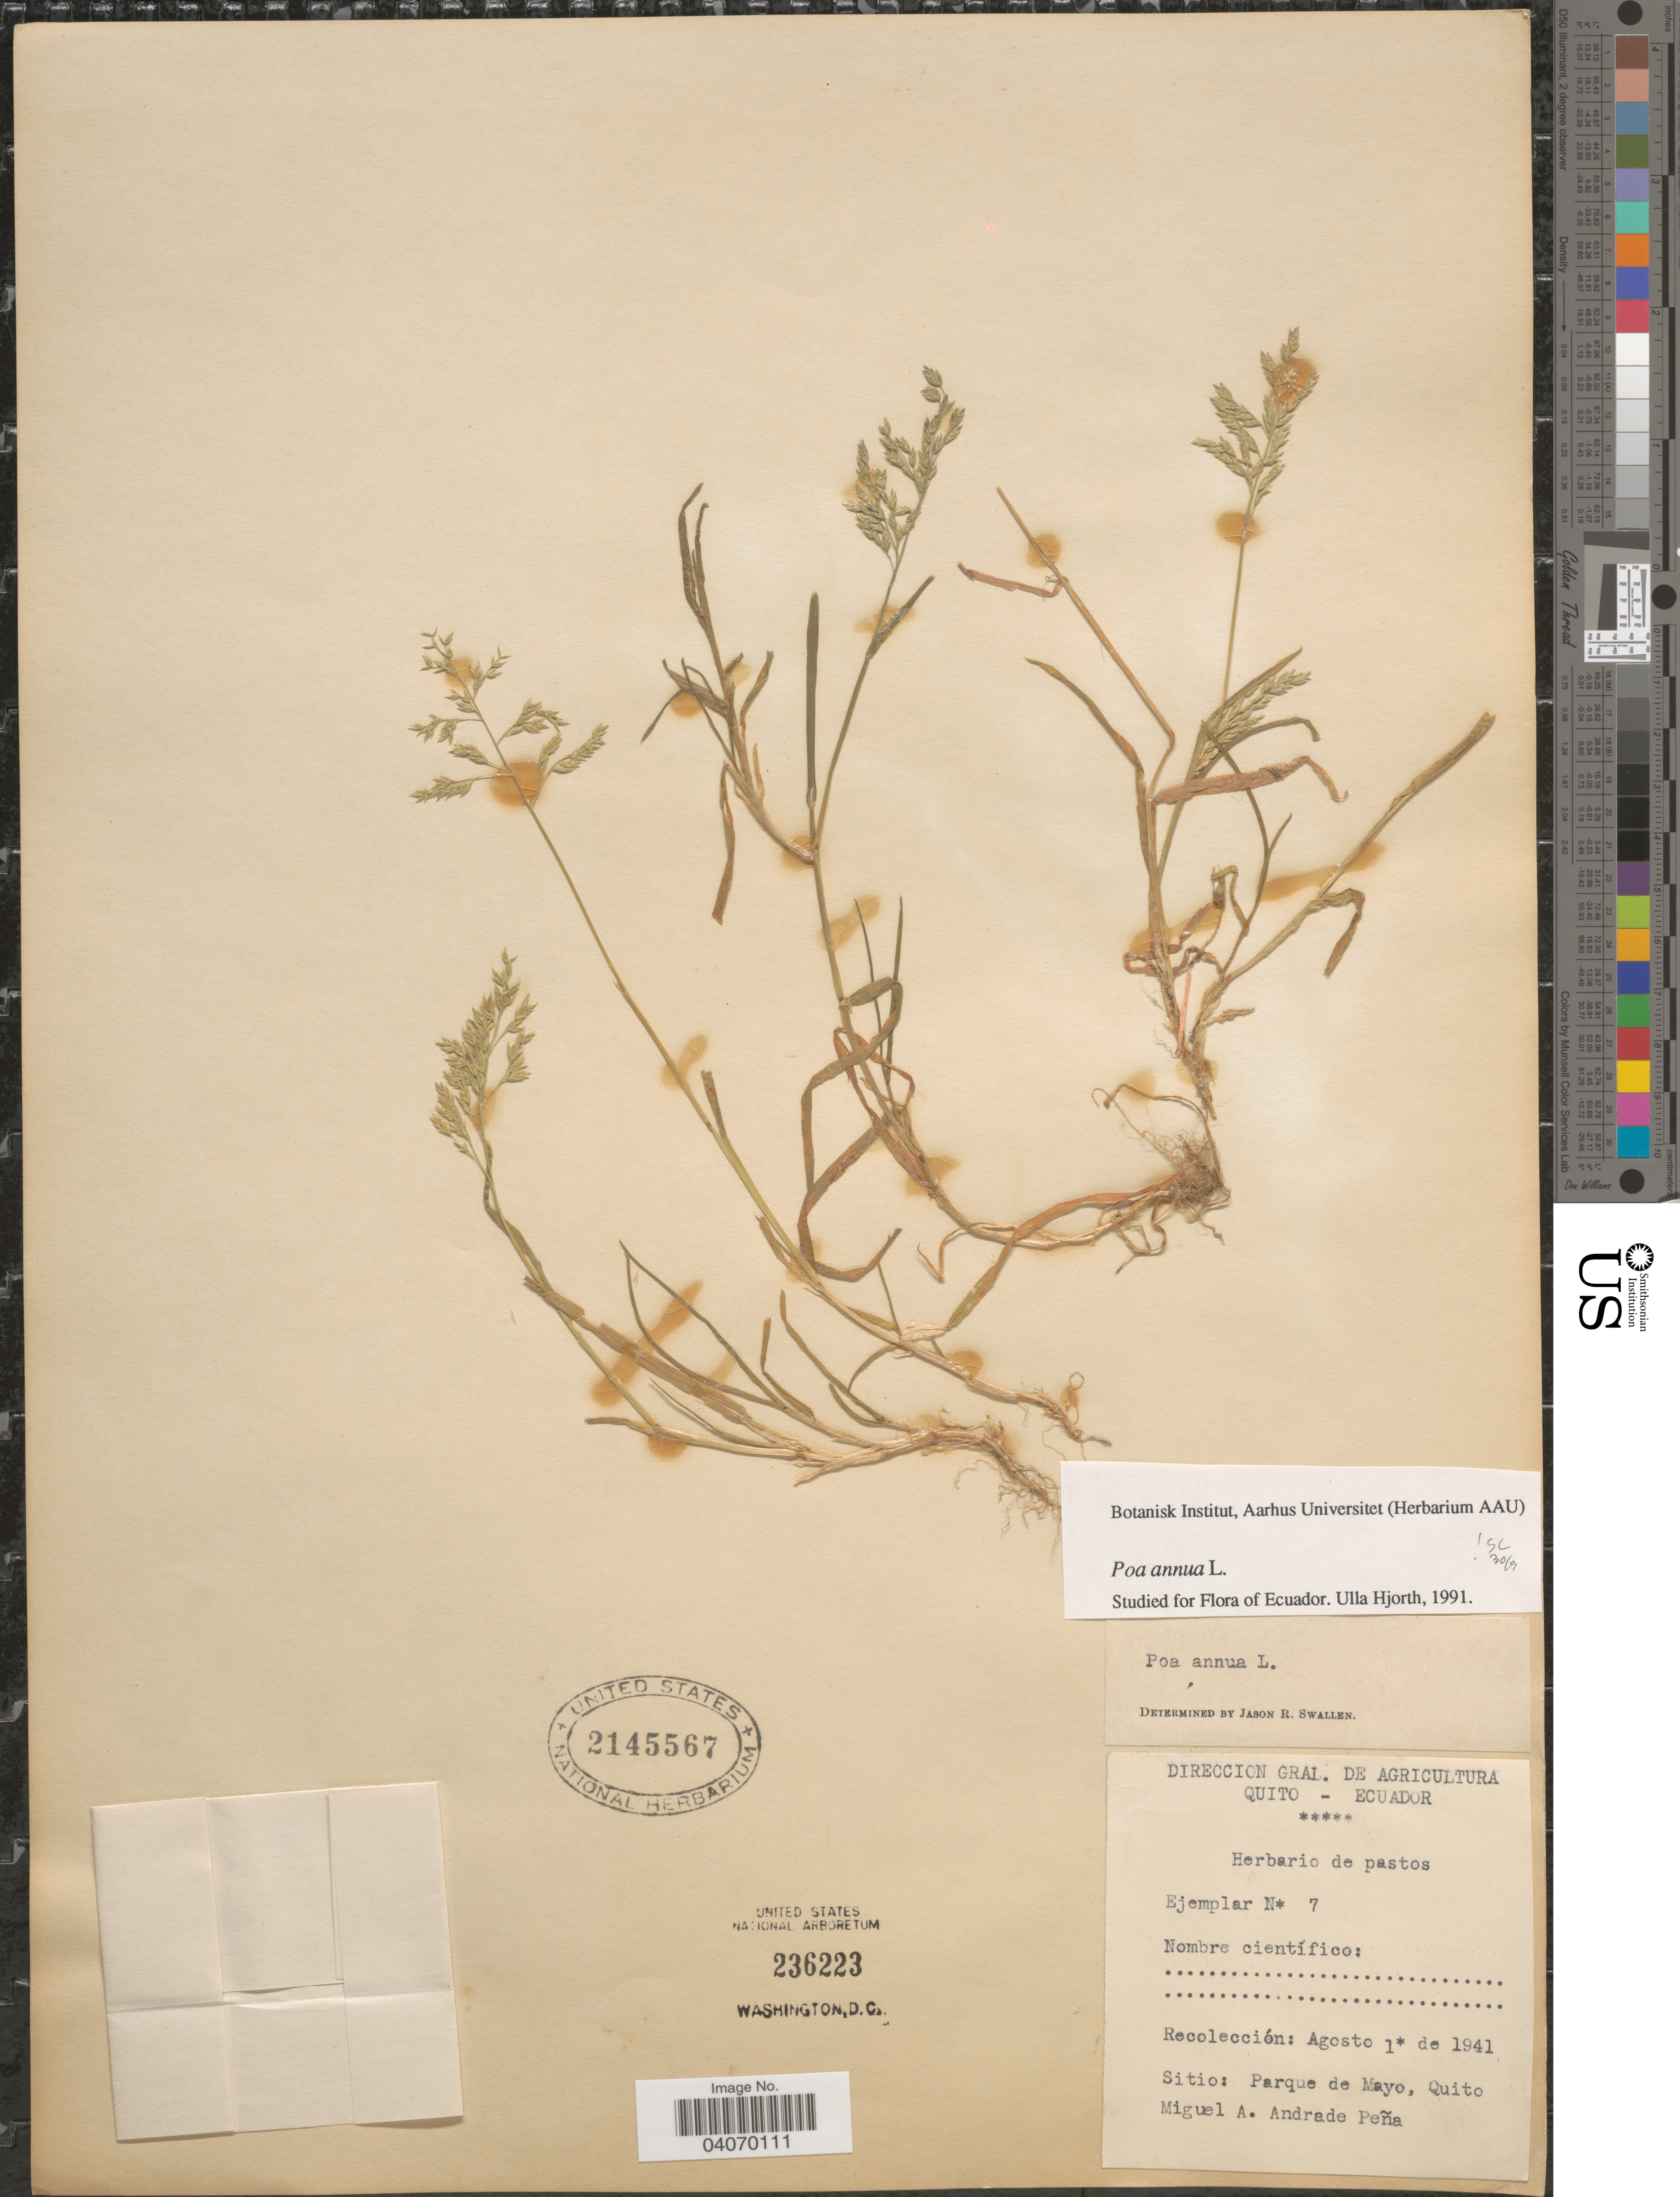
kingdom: Plantae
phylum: Tracheophyta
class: Liliopsida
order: Poales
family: Poaceae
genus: Poa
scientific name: Poa annua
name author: L.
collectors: M. Peña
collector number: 7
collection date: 1941-08-01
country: Ecuador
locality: Sitio: Parque de Mayo, Quito.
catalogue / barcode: US 2145567